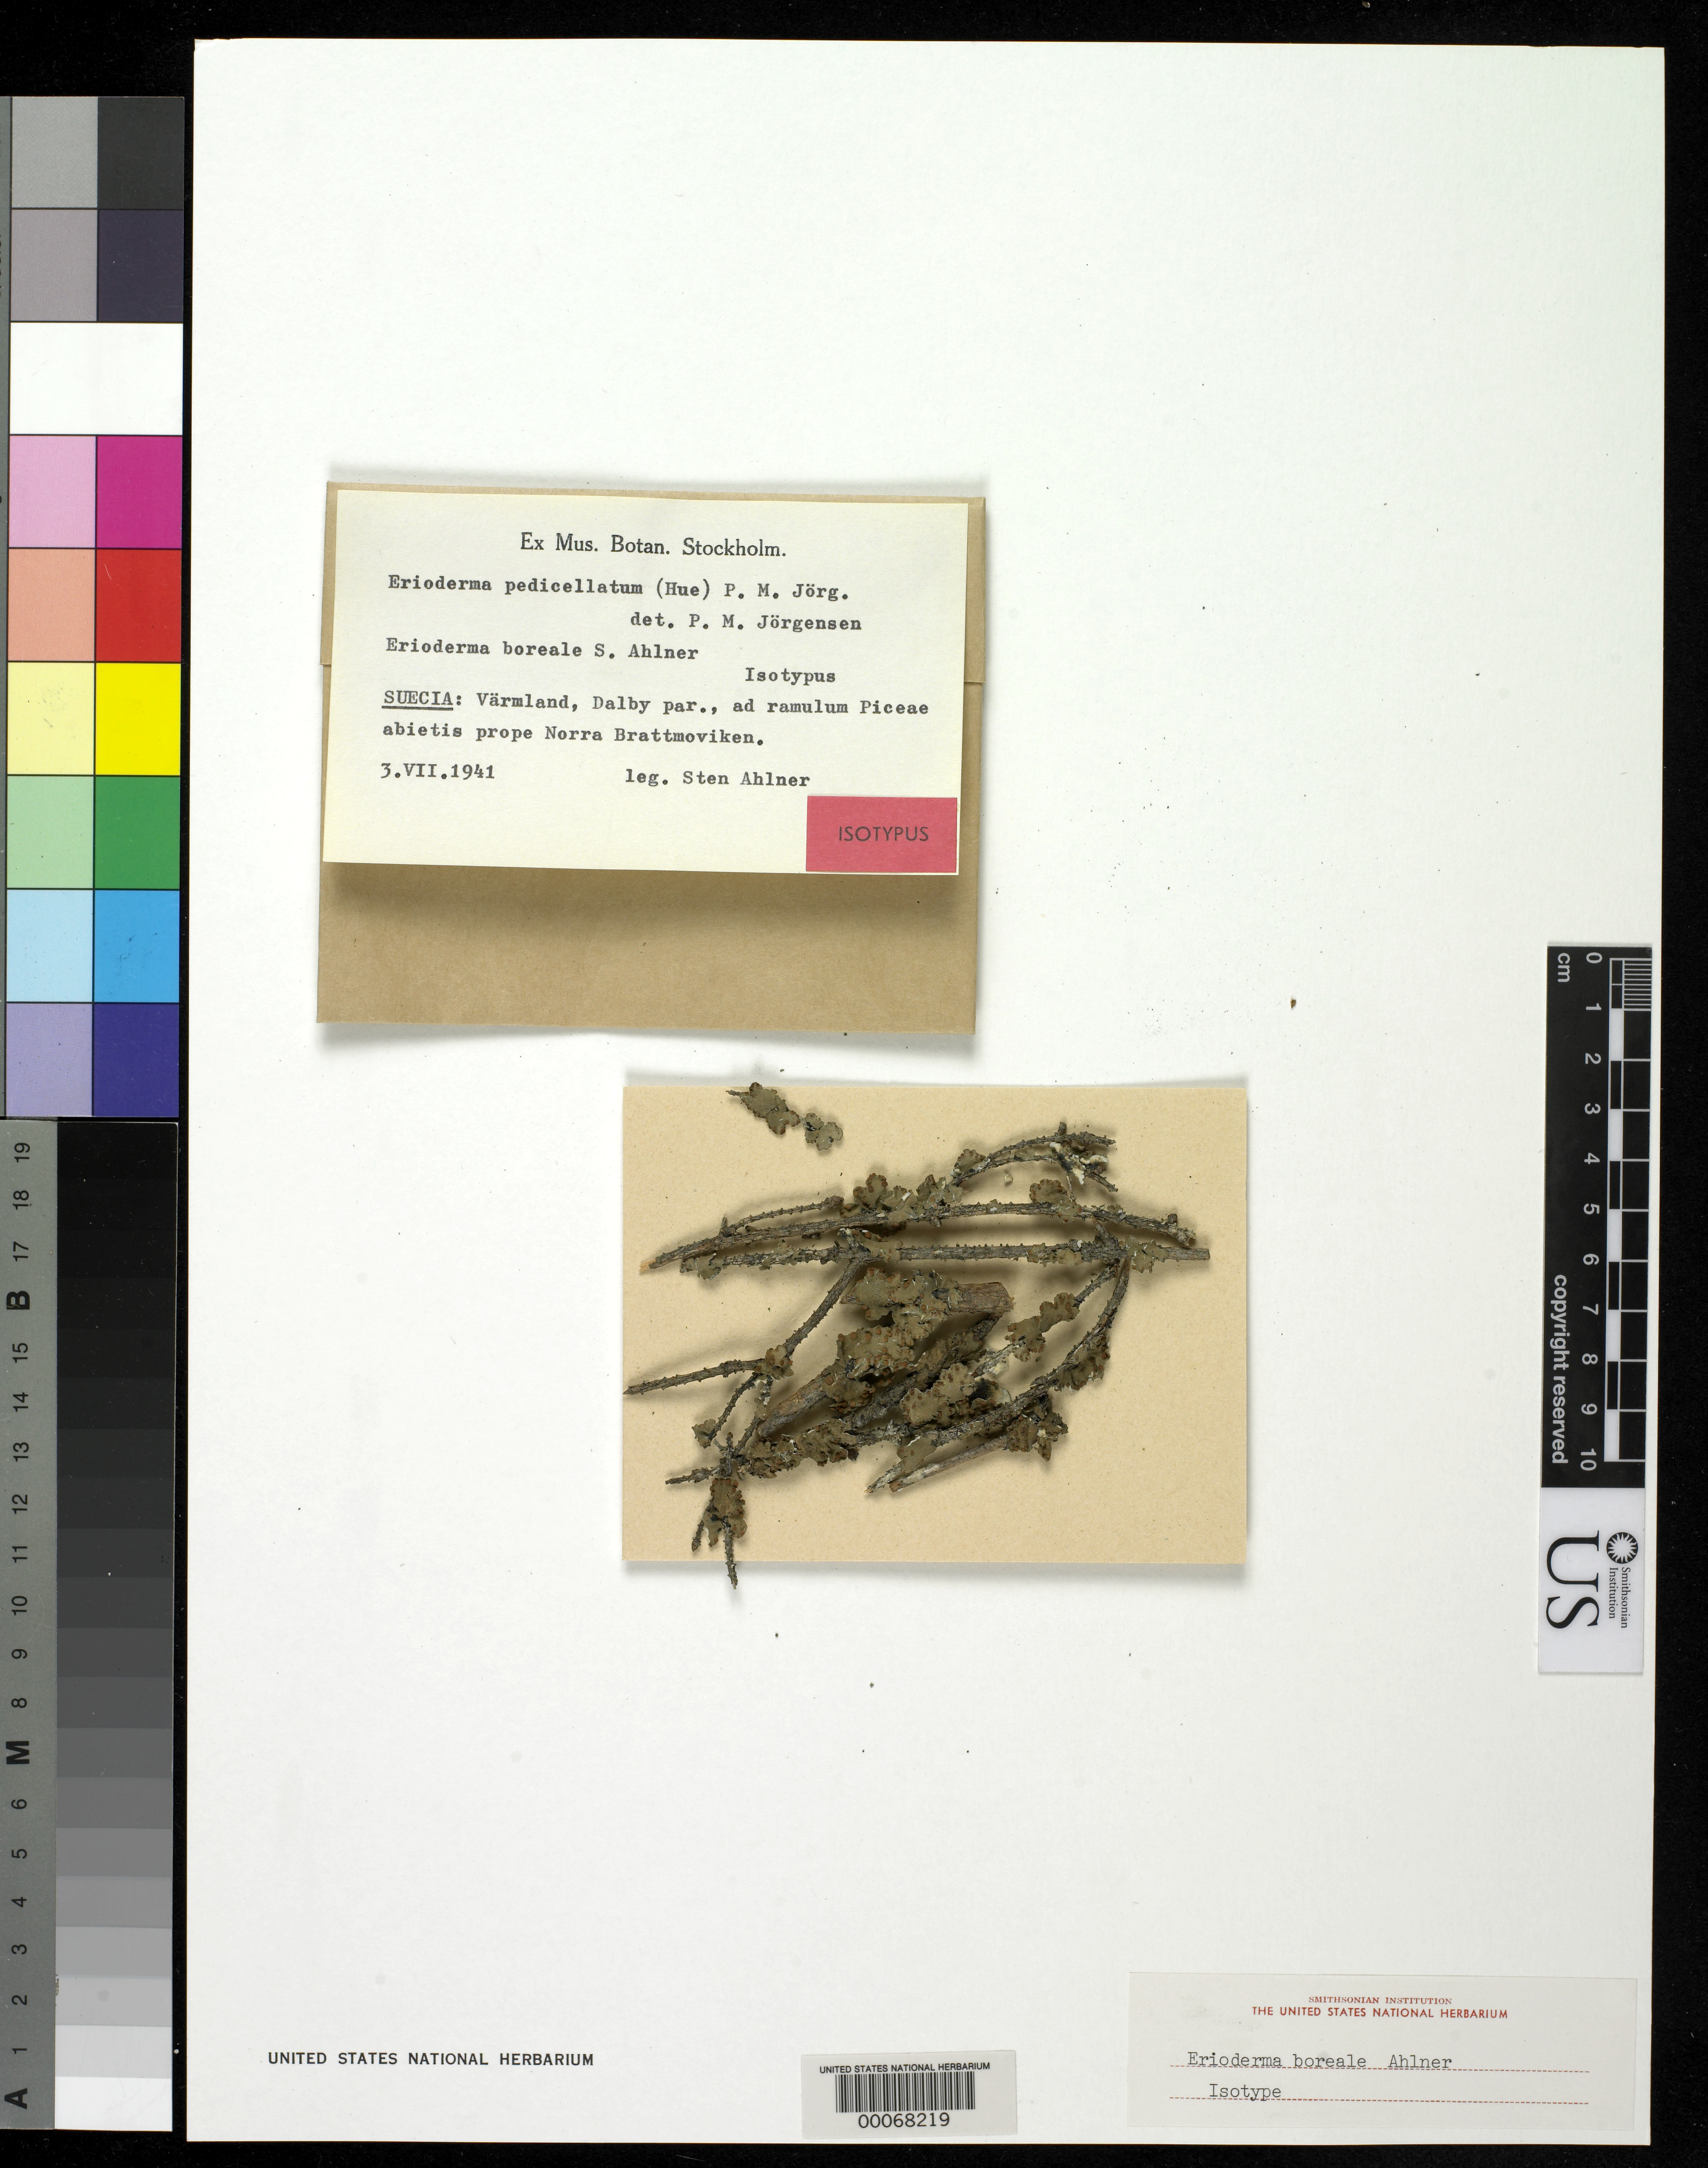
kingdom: Fungi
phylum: Ascomycota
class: Lecanoromycetes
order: Peltigerales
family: Pannariaceae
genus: Erioderma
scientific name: Erioderma boreale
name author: Ahlner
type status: Isotype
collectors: S. Ahlner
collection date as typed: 03 Jul 1941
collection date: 1941-07-03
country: Sweden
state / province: Varmland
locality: Norra Brattmoviken, Dalby Par.